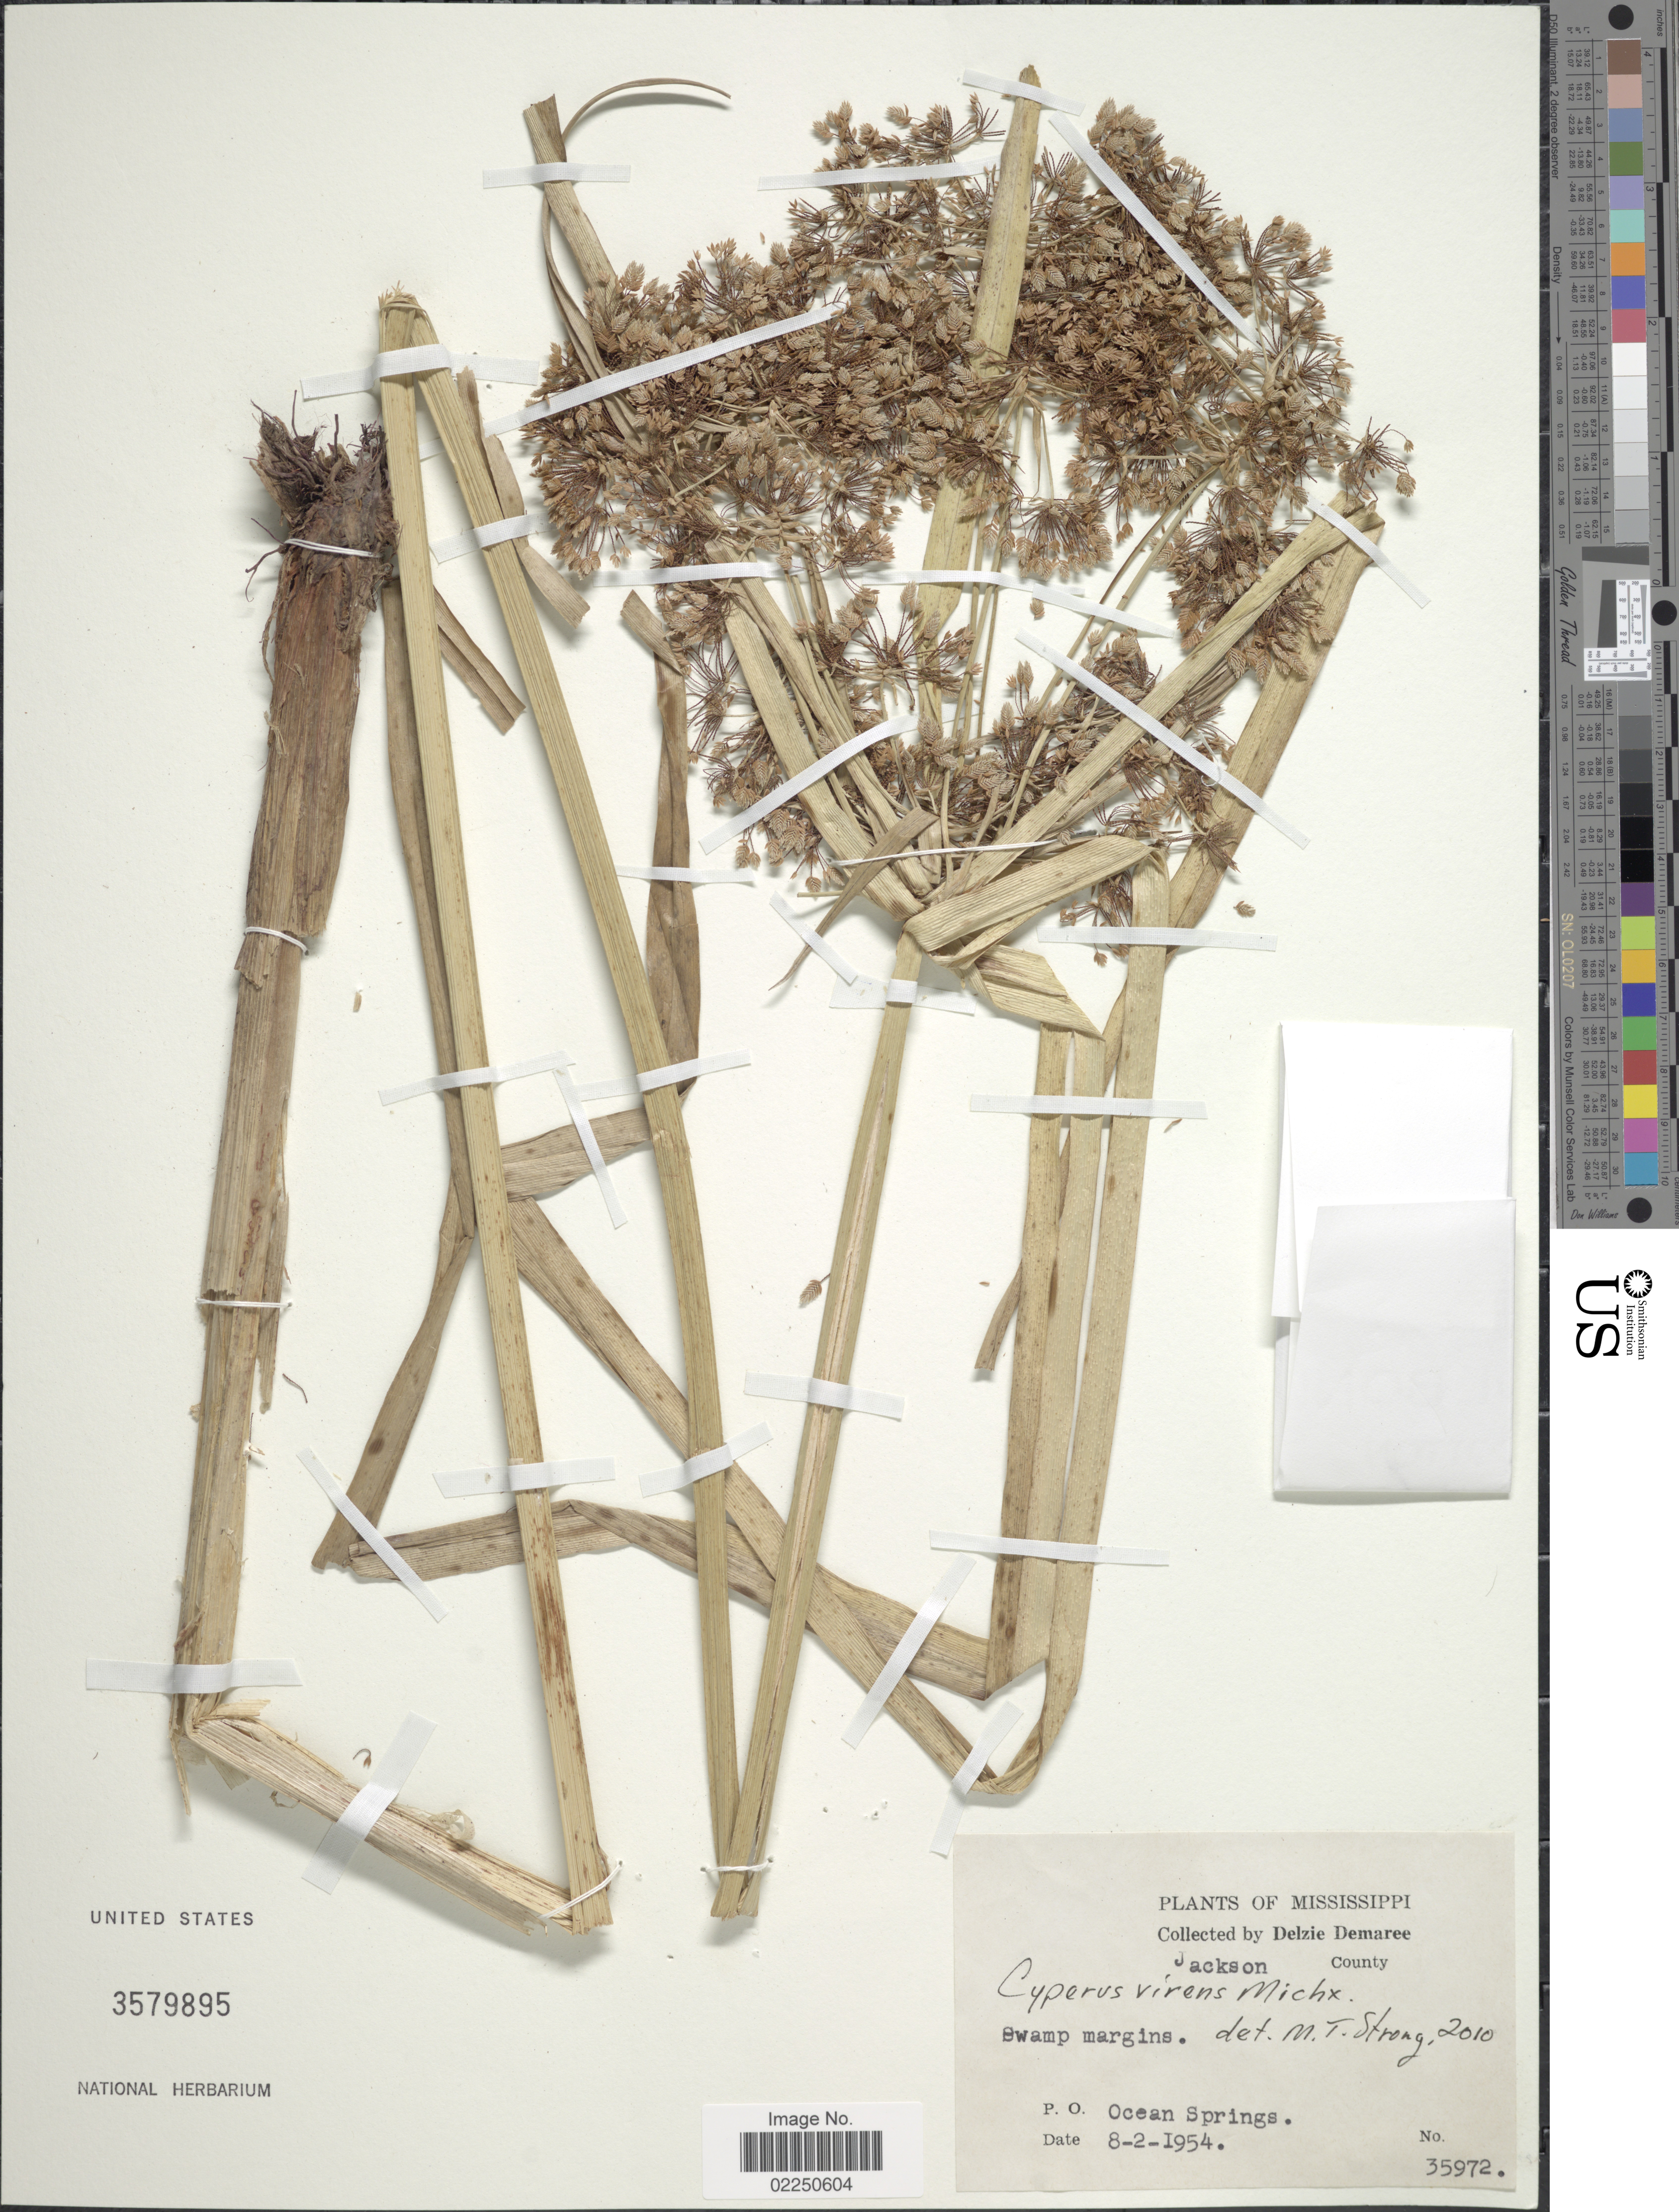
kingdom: Plantae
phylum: Tracheophyta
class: Liliopsida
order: Poales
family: Cyperaceae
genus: Cyperus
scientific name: Cyperus virens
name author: Michx.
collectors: D. Demaree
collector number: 35972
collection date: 1954-08-02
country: United States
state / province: Mississippi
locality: Jackson County. P.O. Ocean Springs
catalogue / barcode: US 3579895